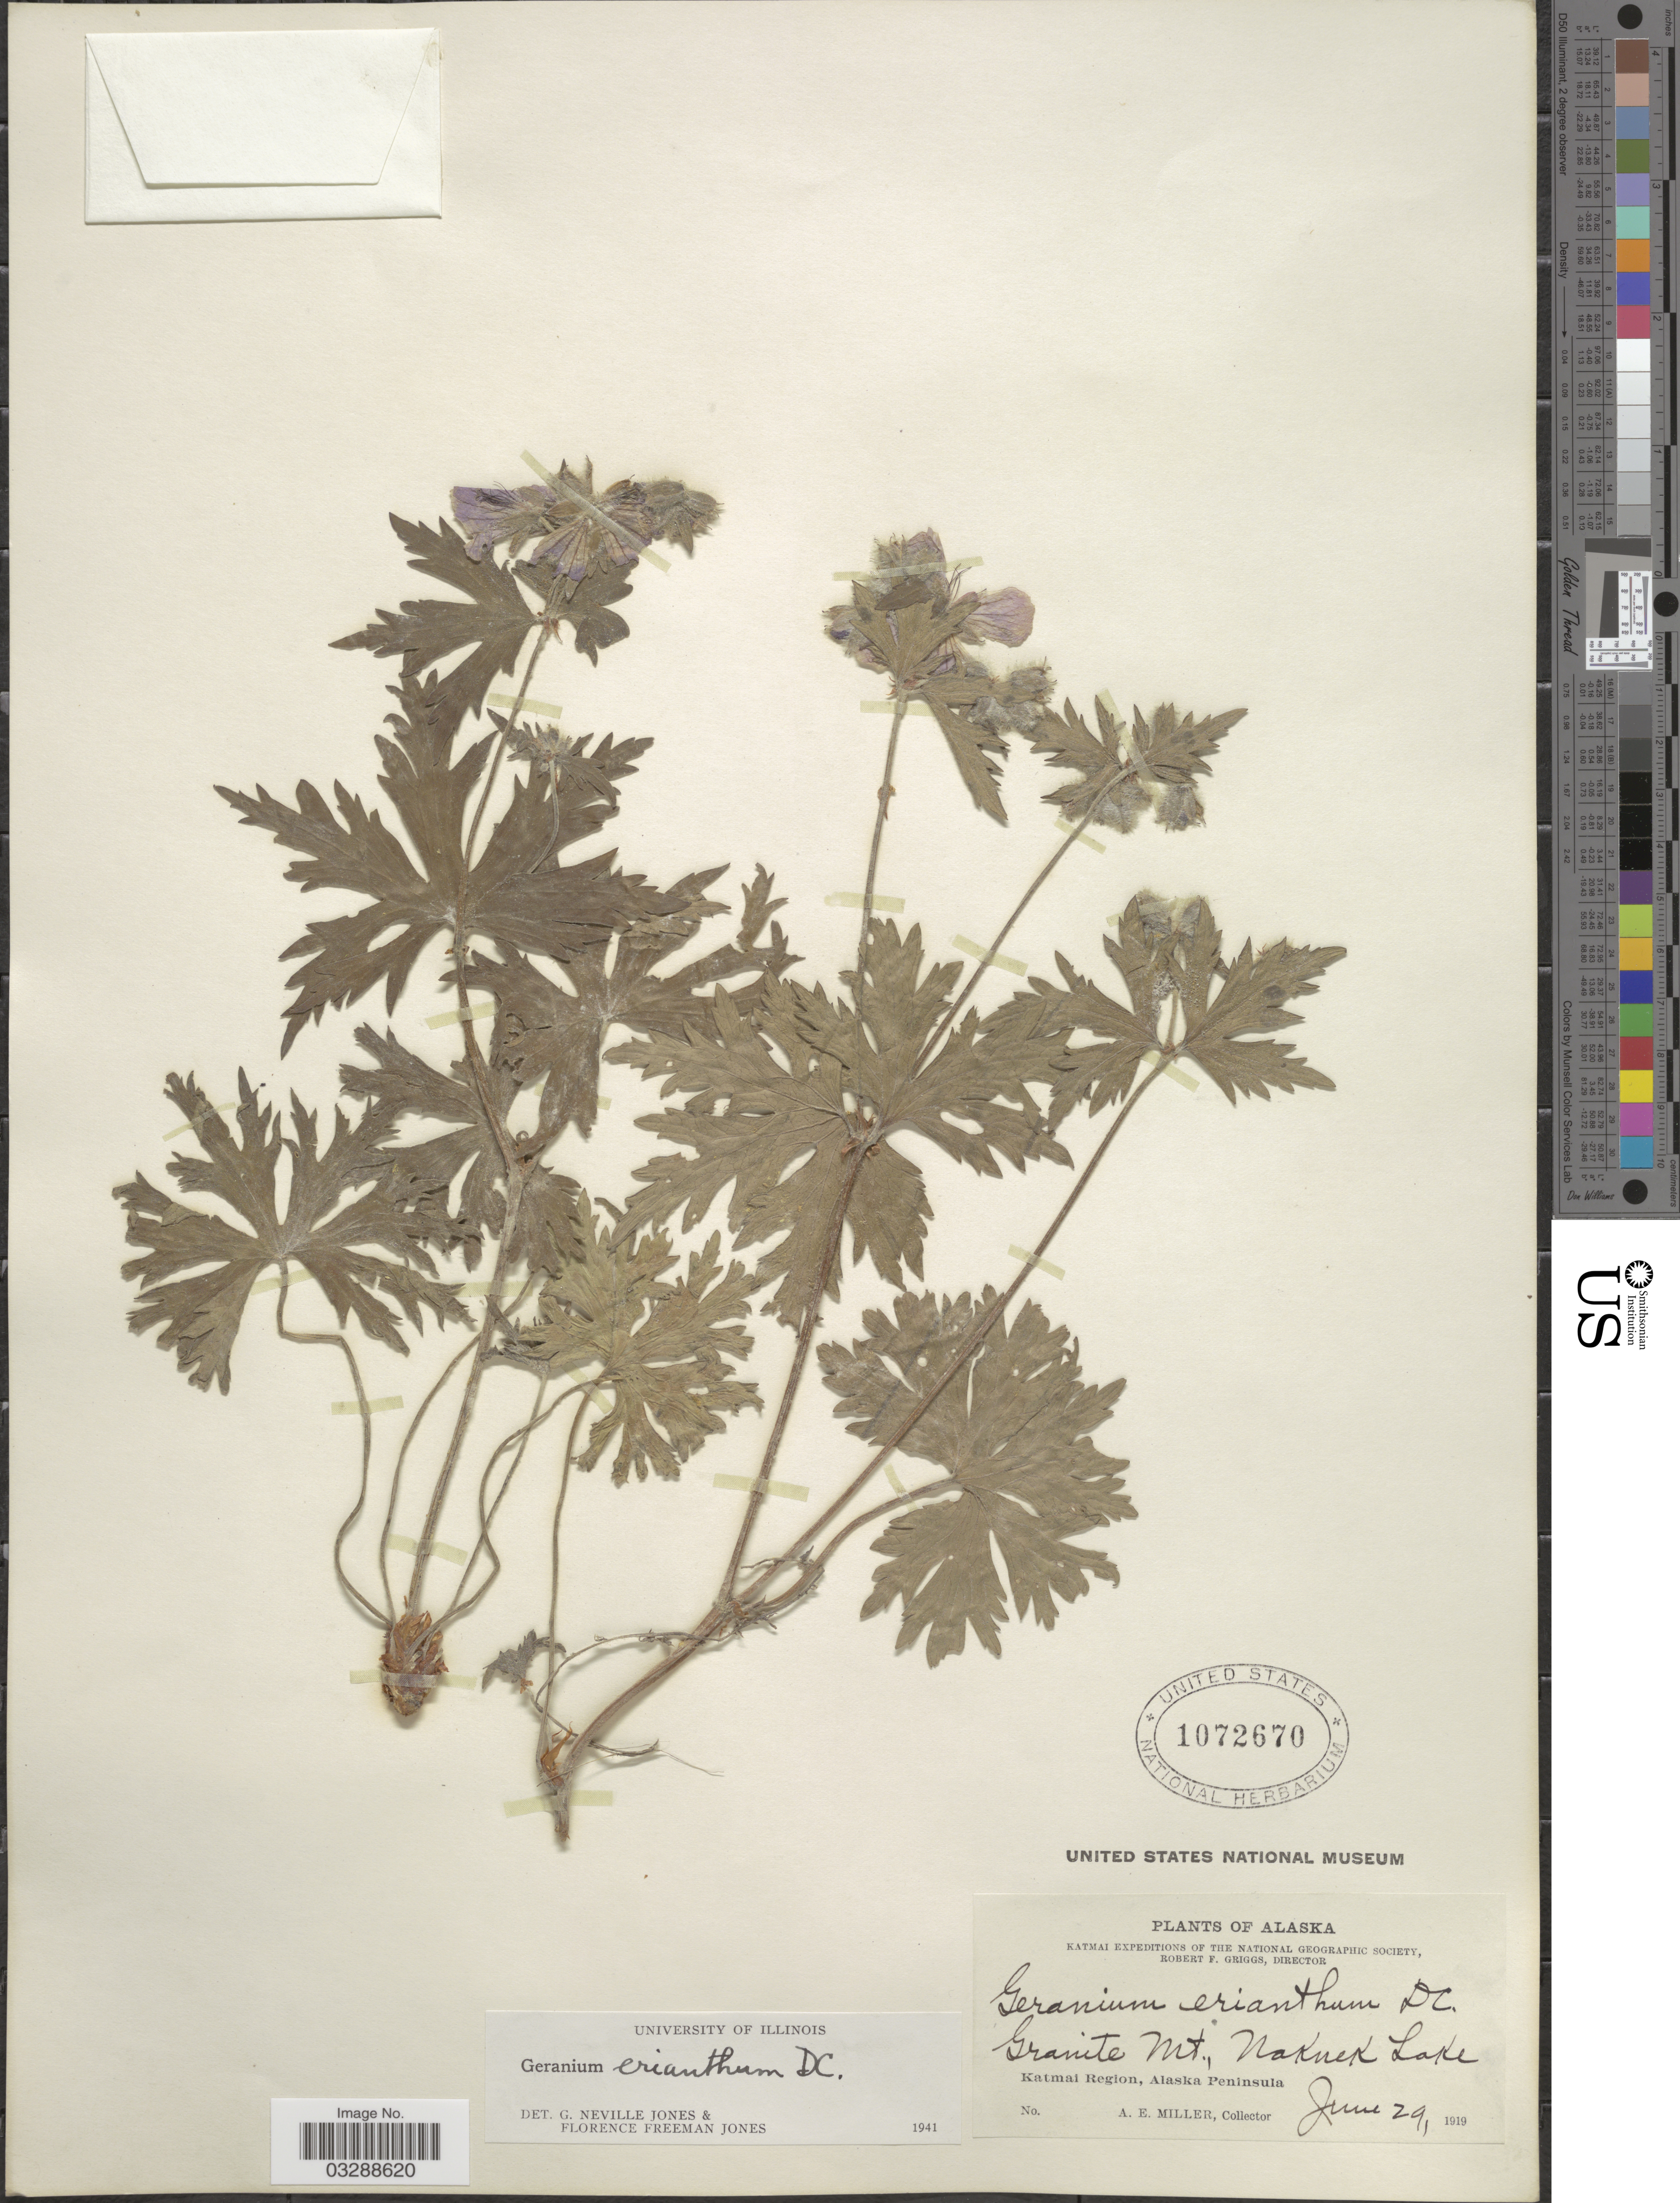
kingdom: Plantae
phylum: Tracheophyta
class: Magnoliopsida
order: Geraniales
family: Geraniaceae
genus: Geranium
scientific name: Geranium erianthum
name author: DC.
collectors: A. E. Miller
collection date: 1919-06-29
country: United States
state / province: Alaska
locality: Granite Mt., Naknek Lake, Katmai Region, Alaska Peninsula.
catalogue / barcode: US 1072670